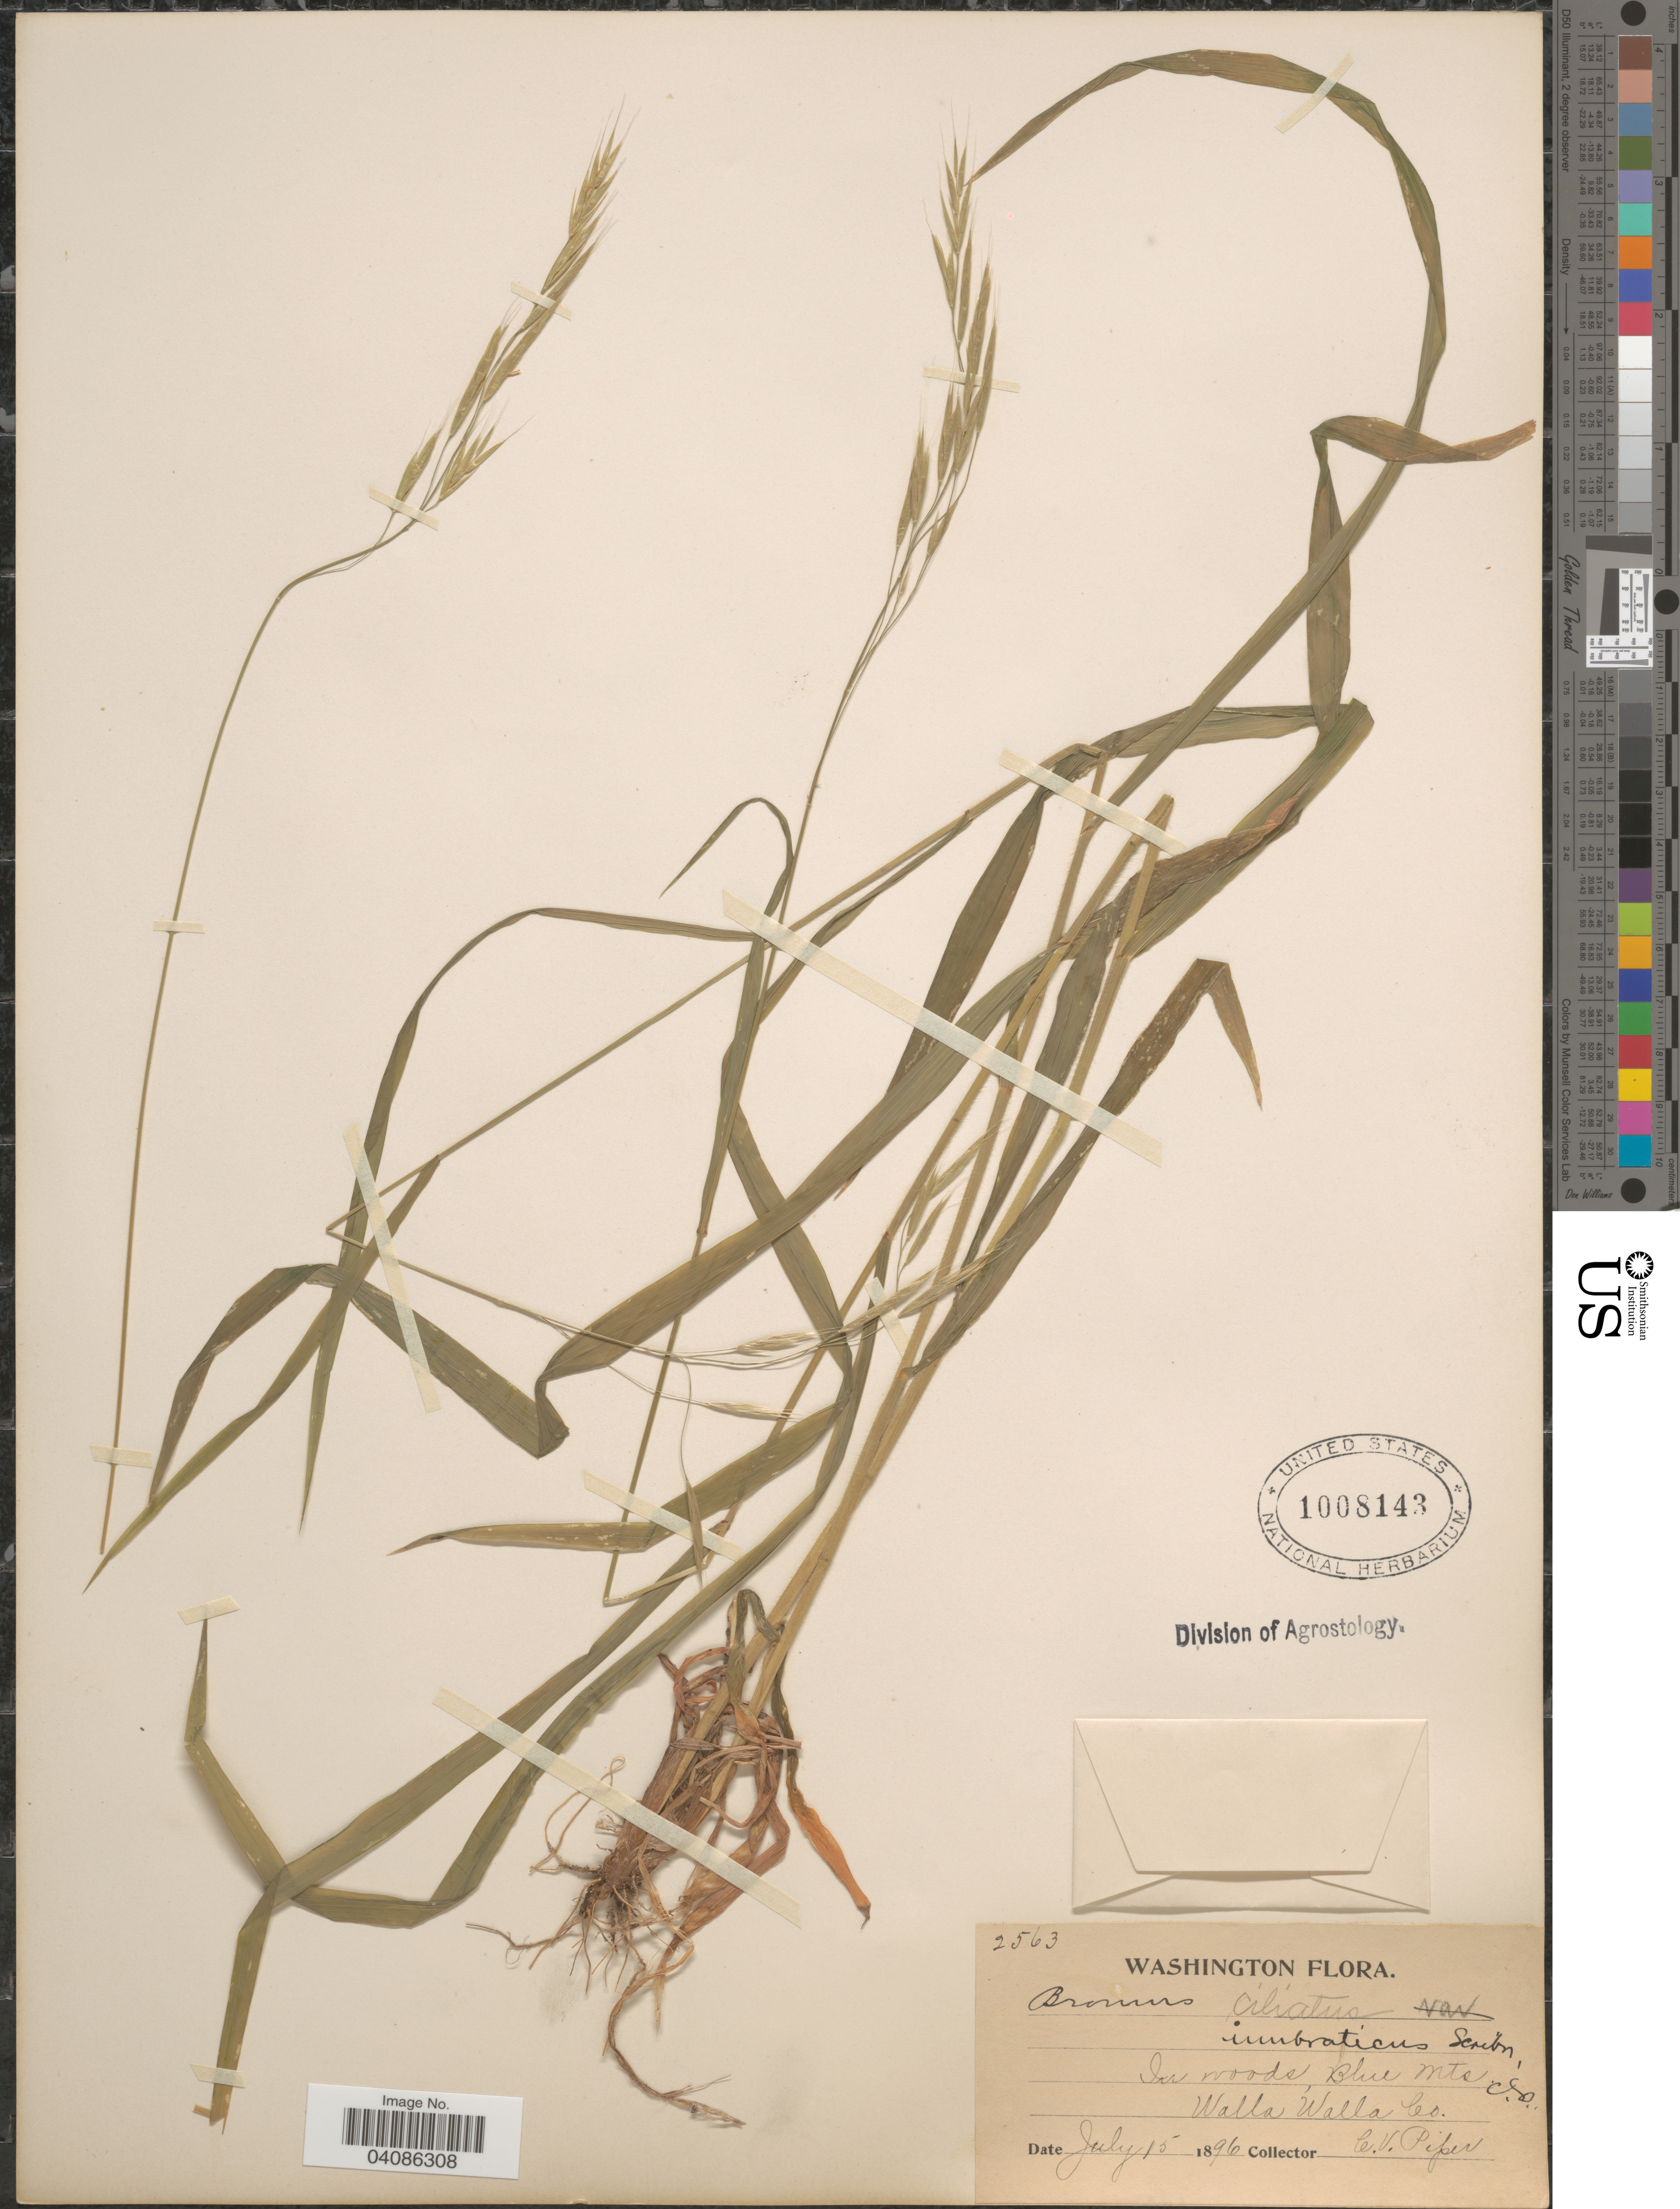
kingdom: Plantae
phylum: Tracheophyta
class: Liliopsida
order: Poales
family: Poaceae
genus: Bromus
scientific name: Bromus vulgaris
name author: (Hook.) Shear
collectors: C. V. Piper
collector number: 2563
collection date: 1896-07-15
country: United States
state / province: Washington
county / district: Walla Walla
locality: In woods, Blue Mts, Walla Walla Co.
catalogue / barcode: US 1008143